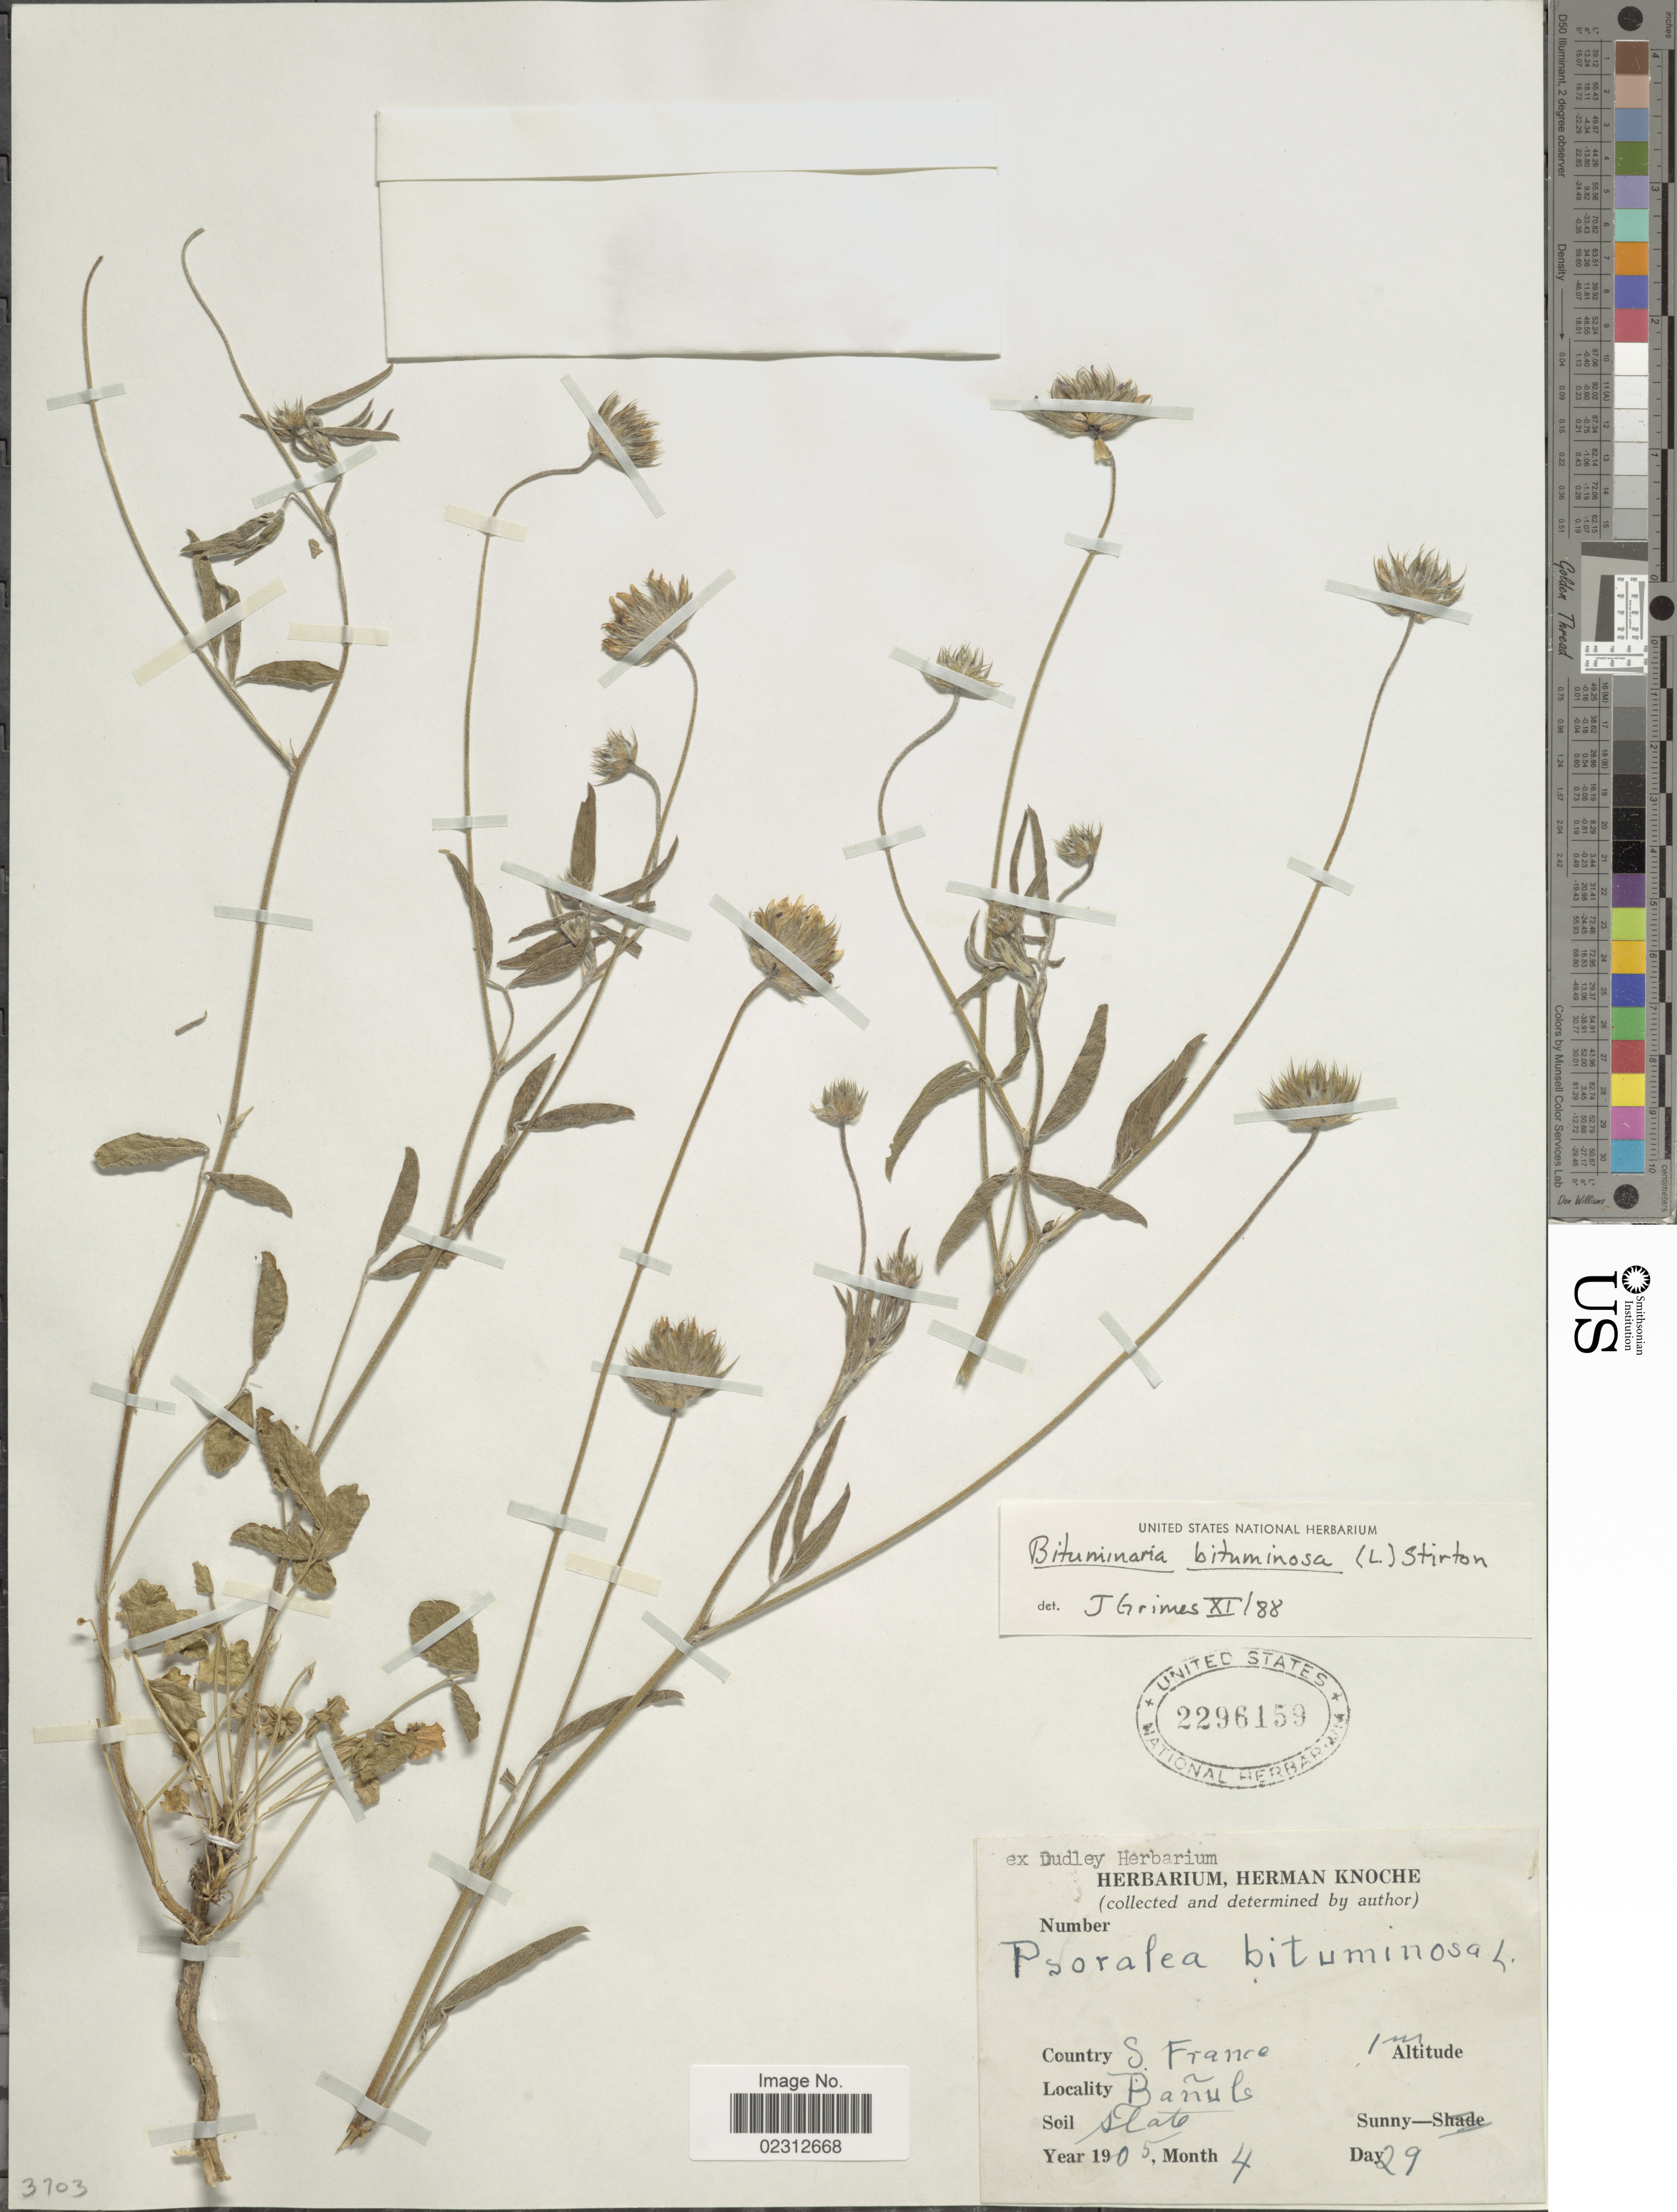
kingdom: Plantae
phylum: Tracheophyta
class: Magnoliopsida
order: Fabales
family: Fabaceae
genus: Bituminaria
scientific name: Bituminaria bituminosa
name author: (L.) C.H. Stirt.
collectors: ex herb. Herman Knoche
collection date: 1905-04-29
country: France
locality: S. France, Banuls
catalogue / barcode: US 2296159